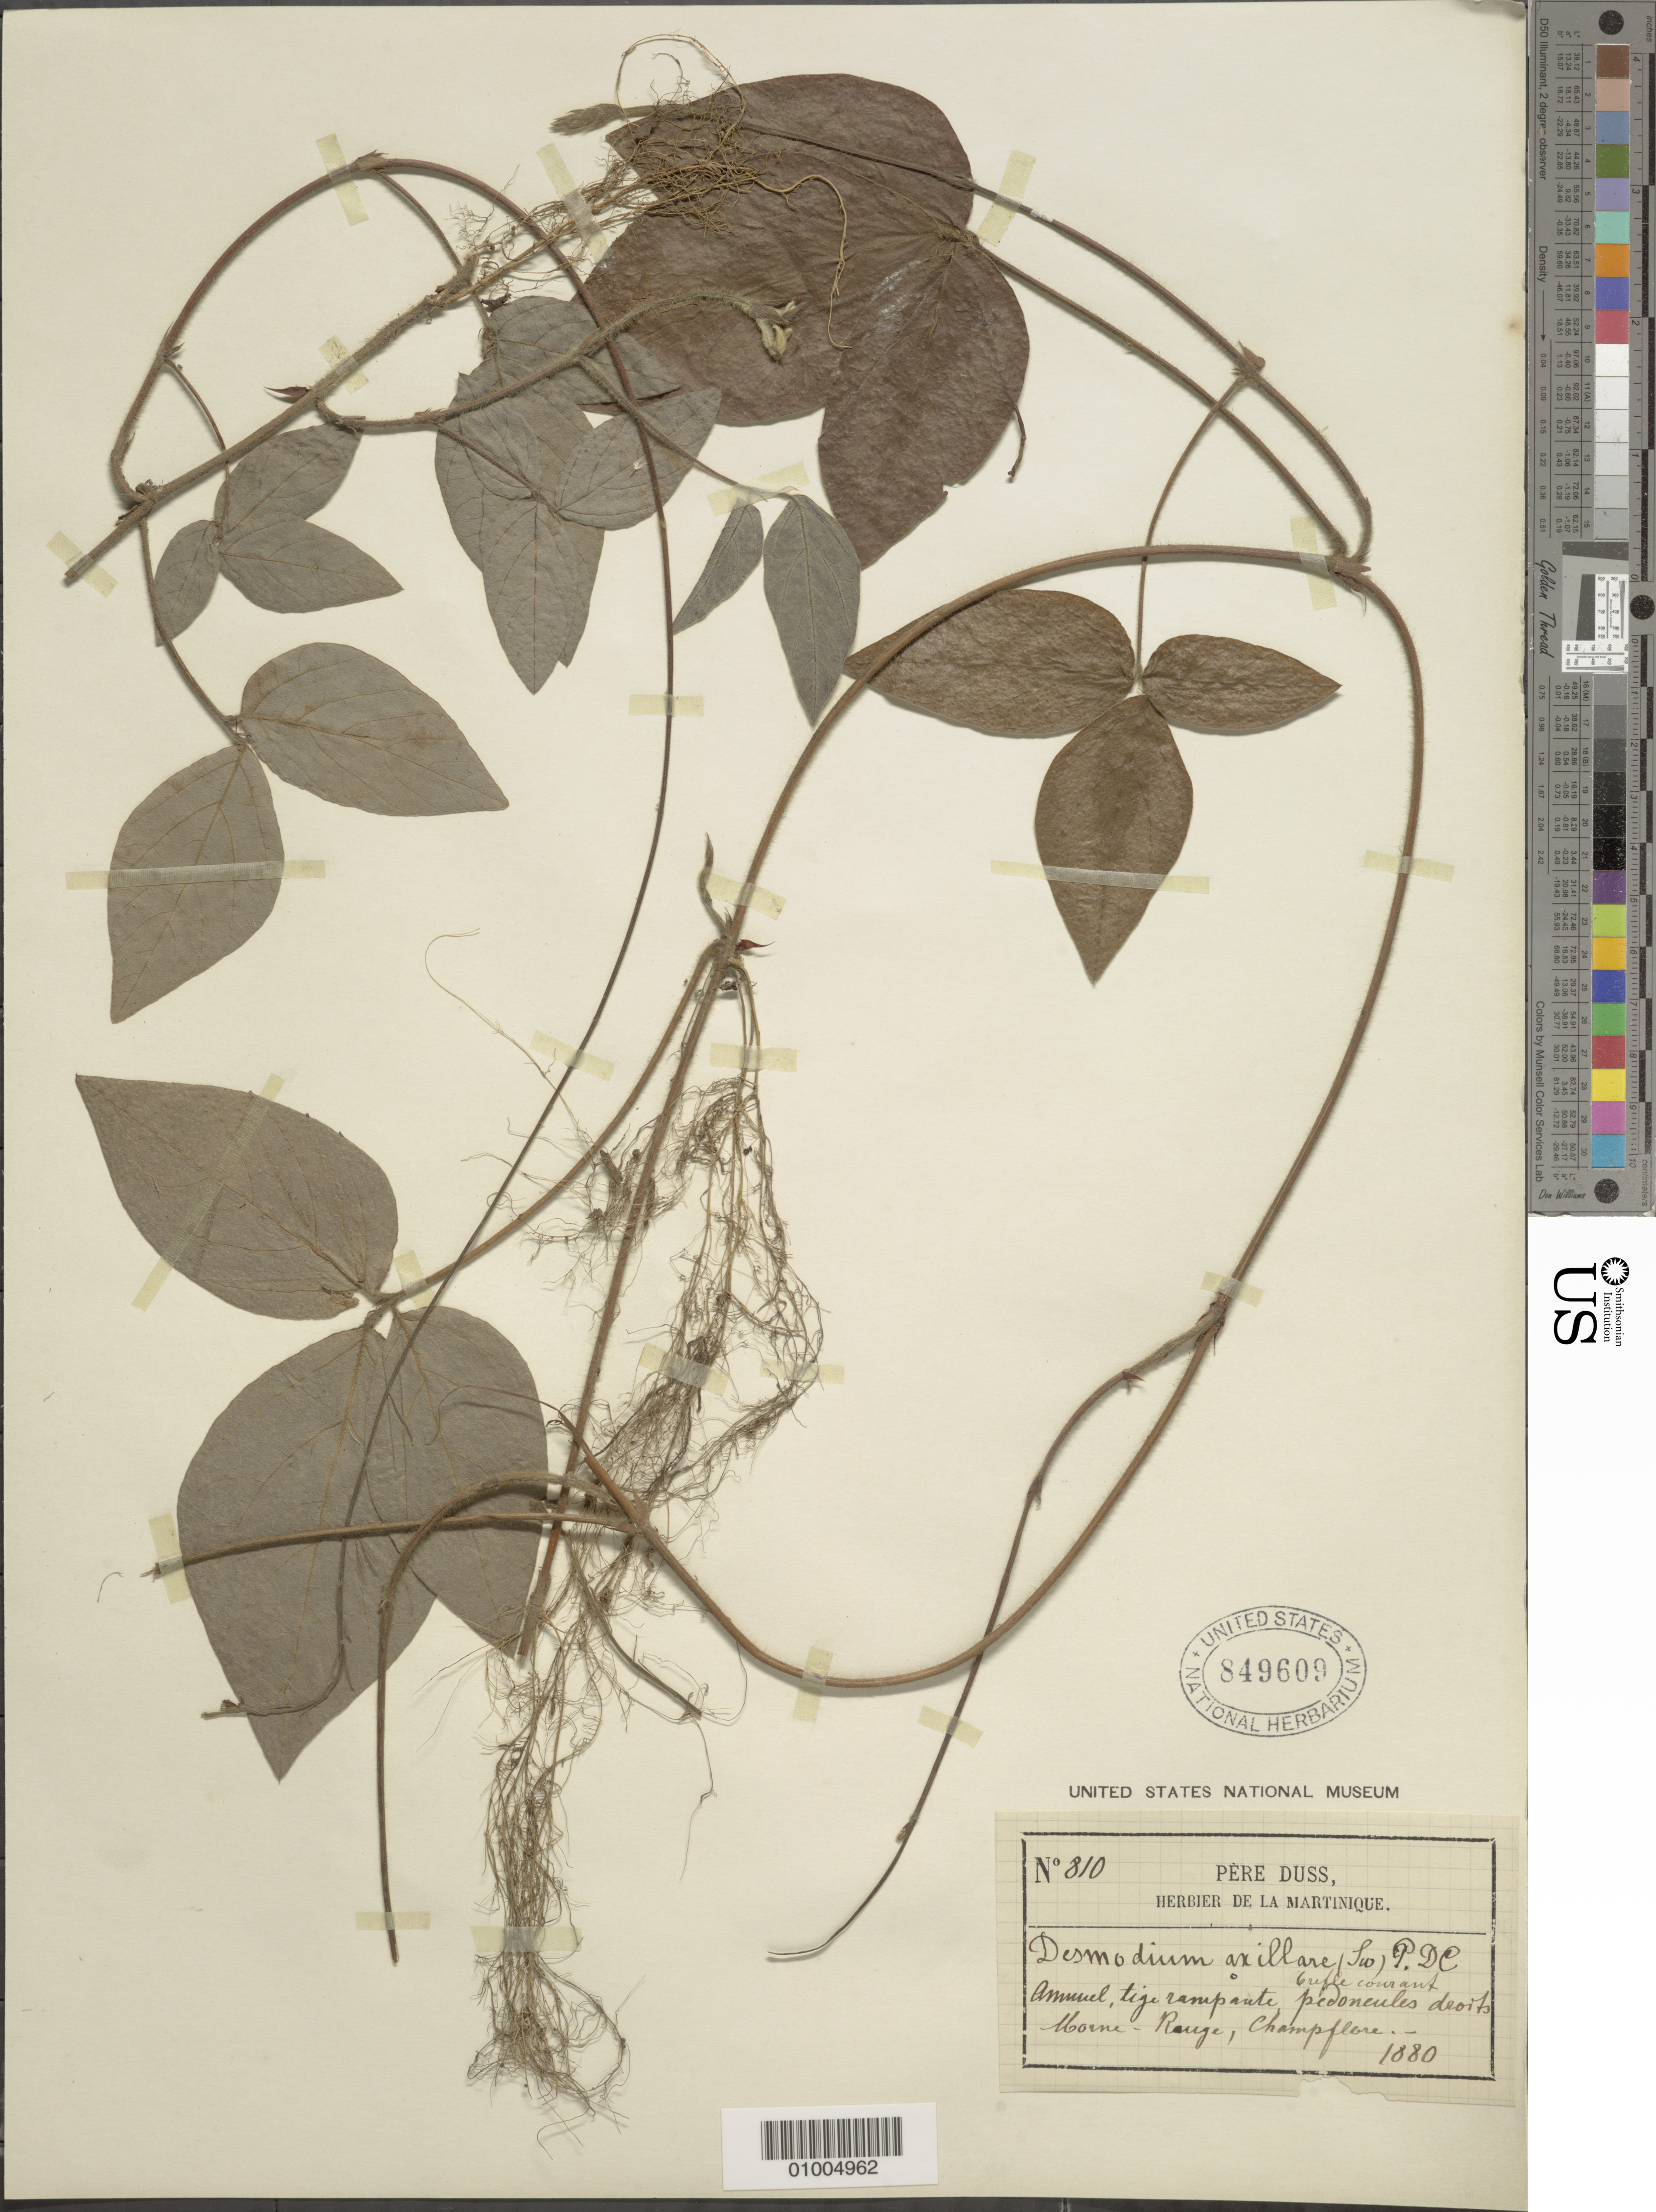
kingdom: Plantae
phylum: Tracheophyta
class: Magnoliopsida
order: Fabales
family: Fabaceae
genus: Desmodium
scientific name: Desmodium axillare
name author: (Sw.) DC.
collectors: Père Duss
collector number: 810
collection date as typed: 1880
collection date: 1880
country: Martinique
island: Martinique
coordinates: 0 N, 0 E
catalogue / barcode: US 849609